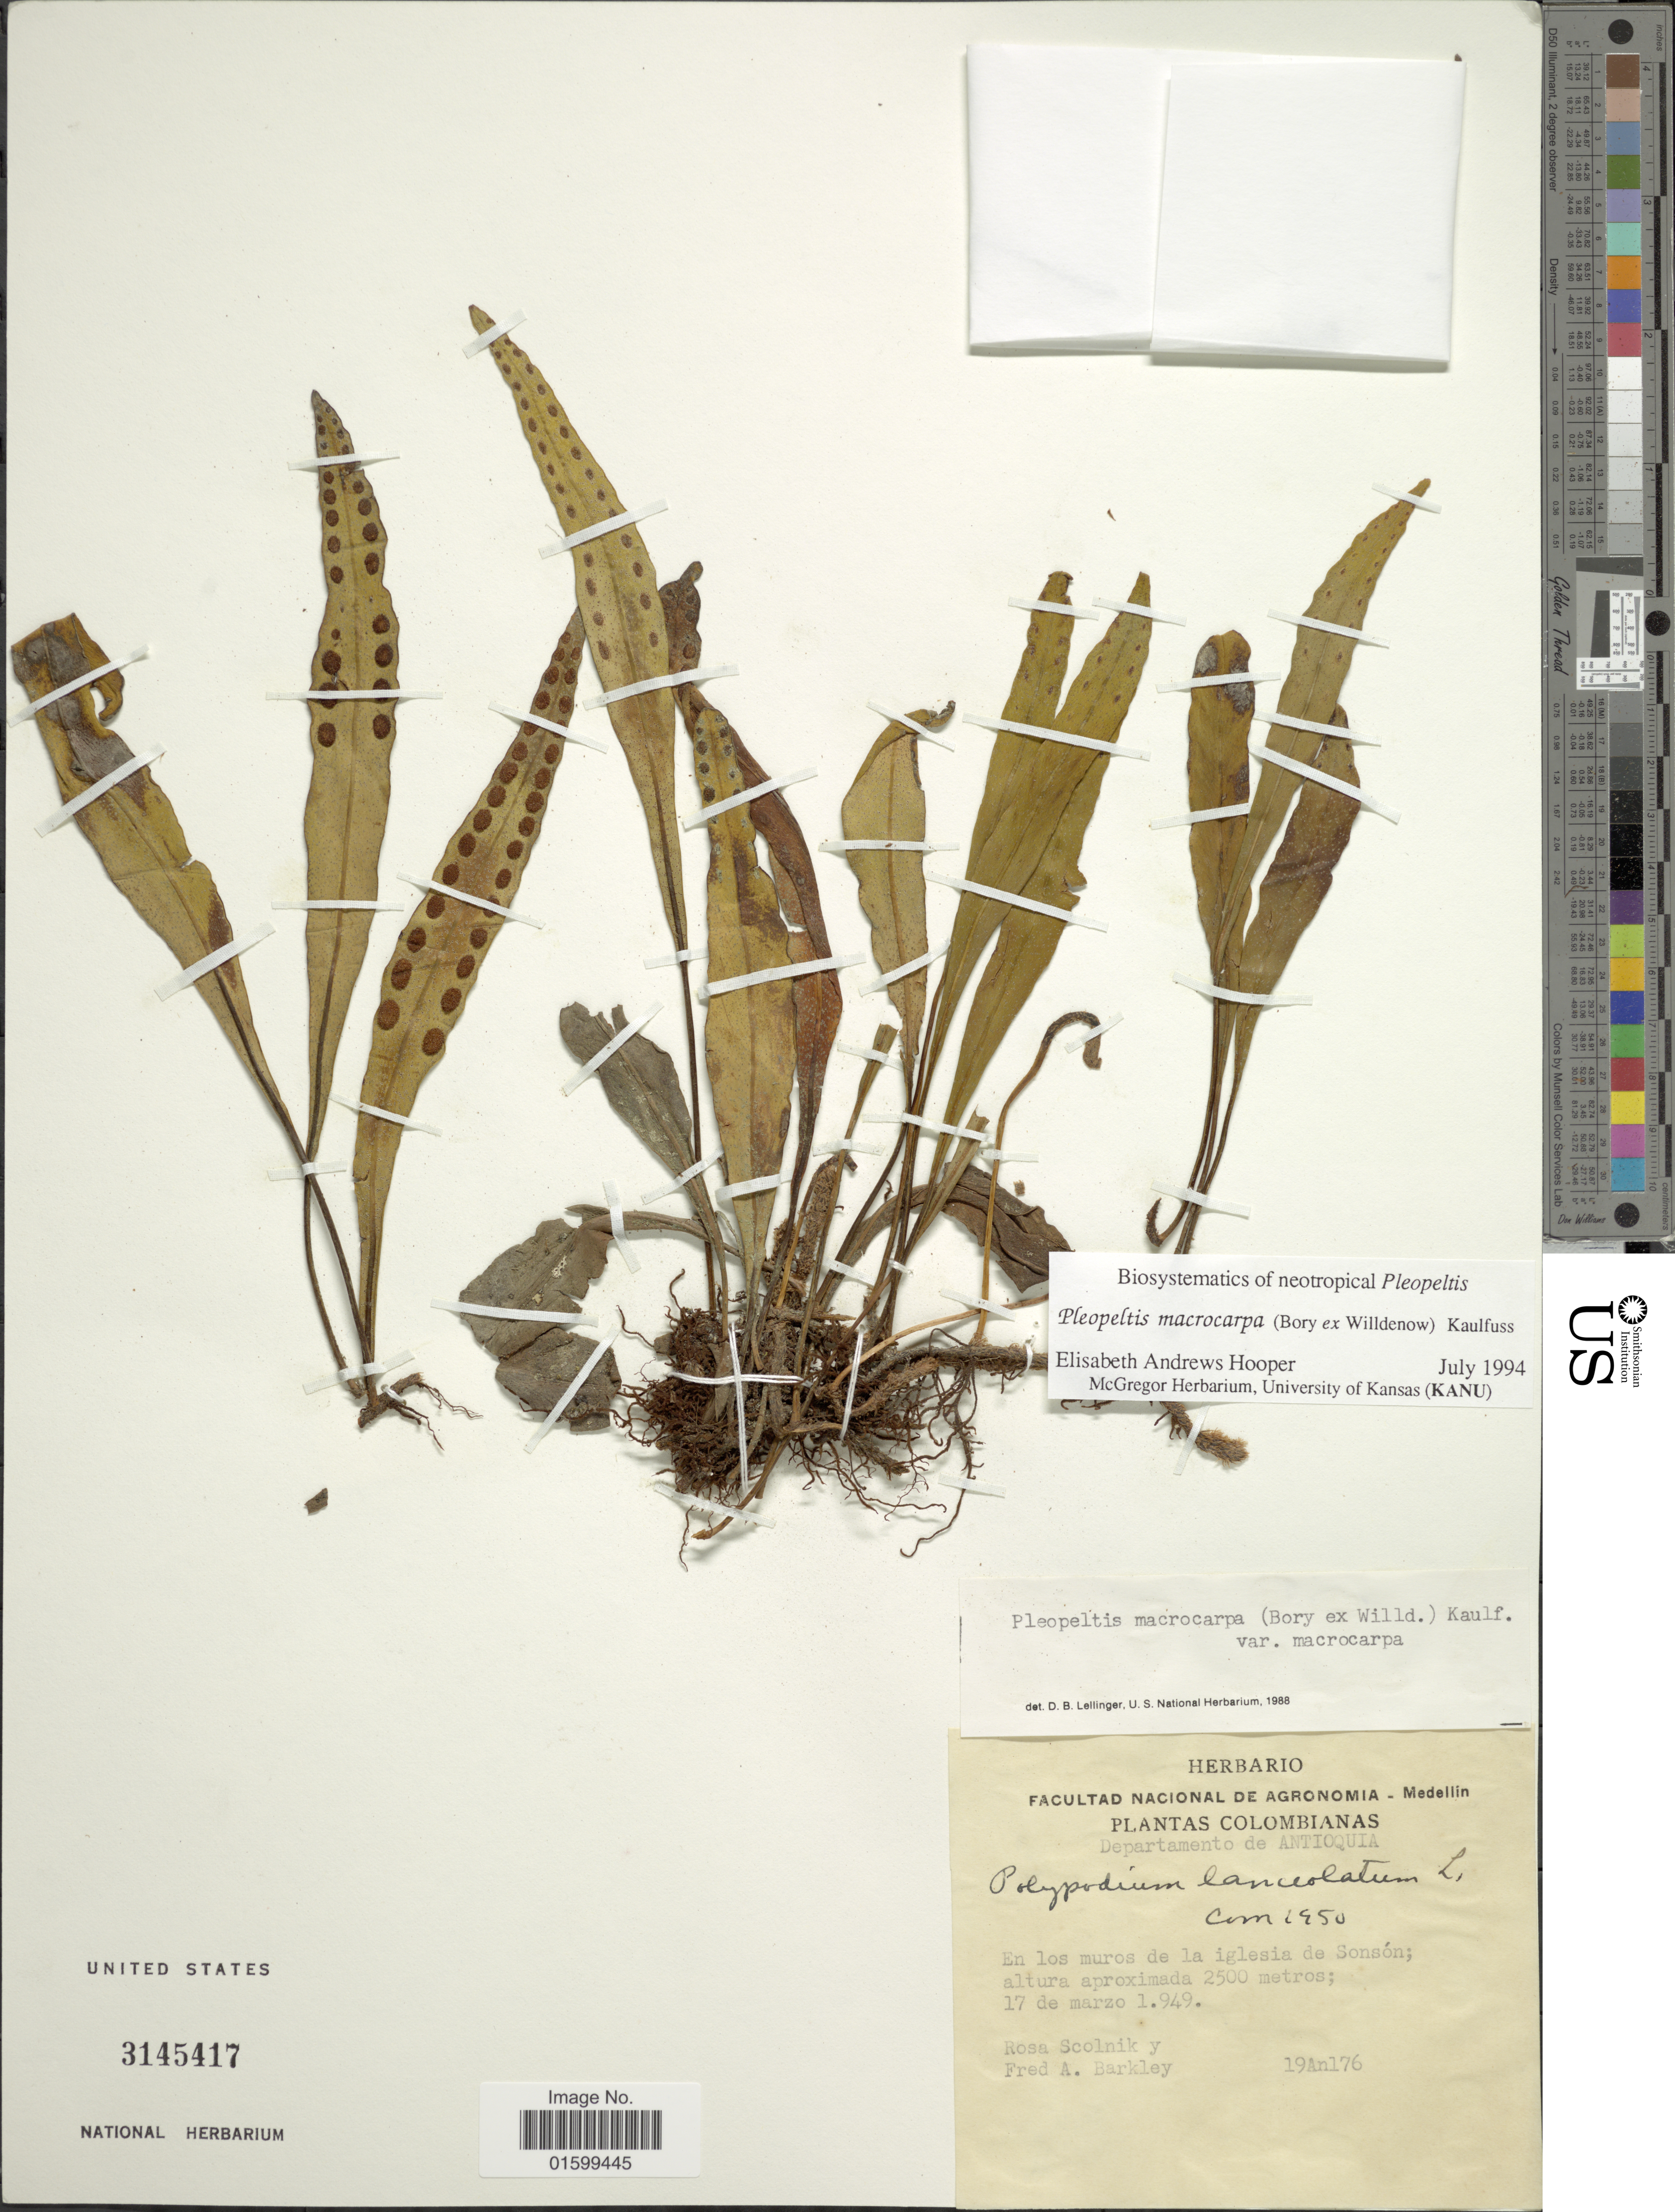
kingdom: Plantae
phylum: Tracheophyta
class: Polypodiopsida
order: Polypodiales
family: Polypodiaceae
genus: Pleopeltis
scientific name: Pleopeltis macrocarpa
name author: (Bory ex Willd.) Kaulf.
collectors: R. Scolnik & F. A. Barkley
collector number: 19An176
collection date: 1949-03-17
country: Colombia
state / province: Antioquia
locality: En los muros de la iglesia de Sonsón; altura aproximada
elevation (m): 2500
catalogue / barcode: US 3145417